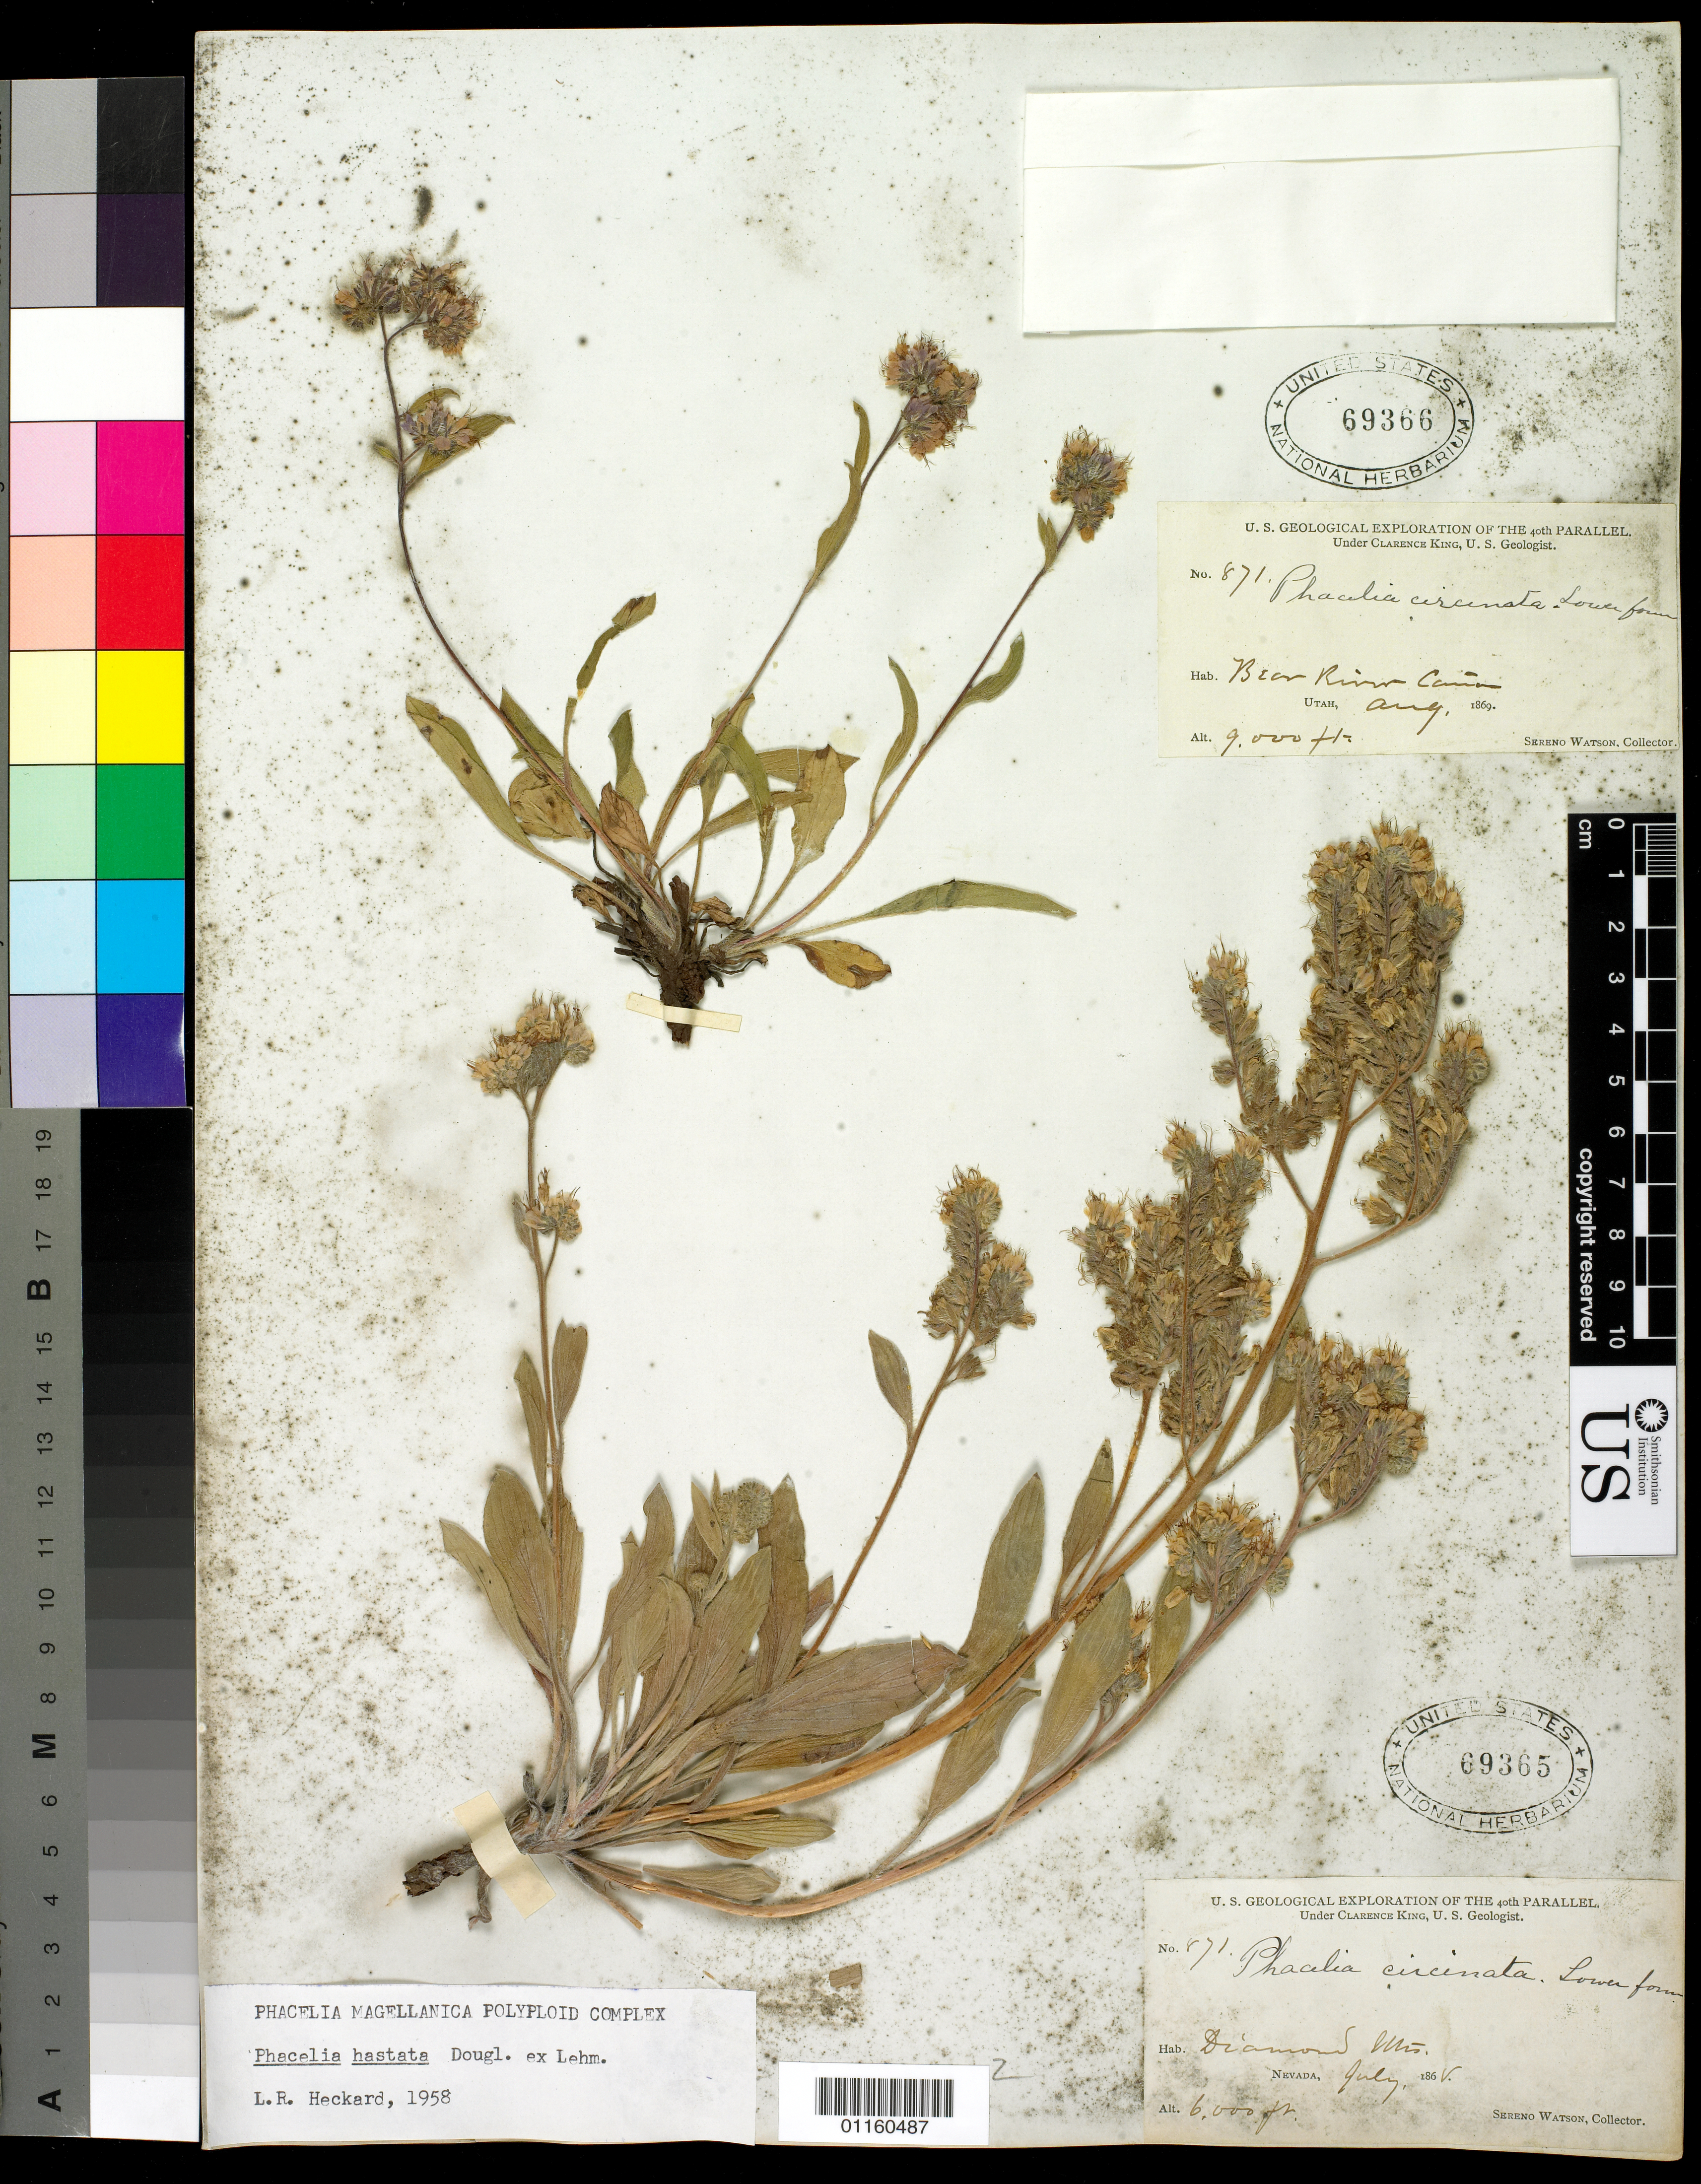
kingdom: Plantae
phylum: Tracheophyta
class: Magnoliopsida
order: Boraginales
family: Hydrophyllaceae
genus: Phacelia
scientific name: Phacelia hastata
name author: Douglas ex Lehm.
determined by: Heckard, Lawrence R.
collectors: S. Watson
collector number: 871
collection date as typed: Jul 1868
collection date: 1868-07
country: United States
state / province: Nevada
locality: Diamond Mts.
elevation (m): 1829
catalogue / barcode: US 69365